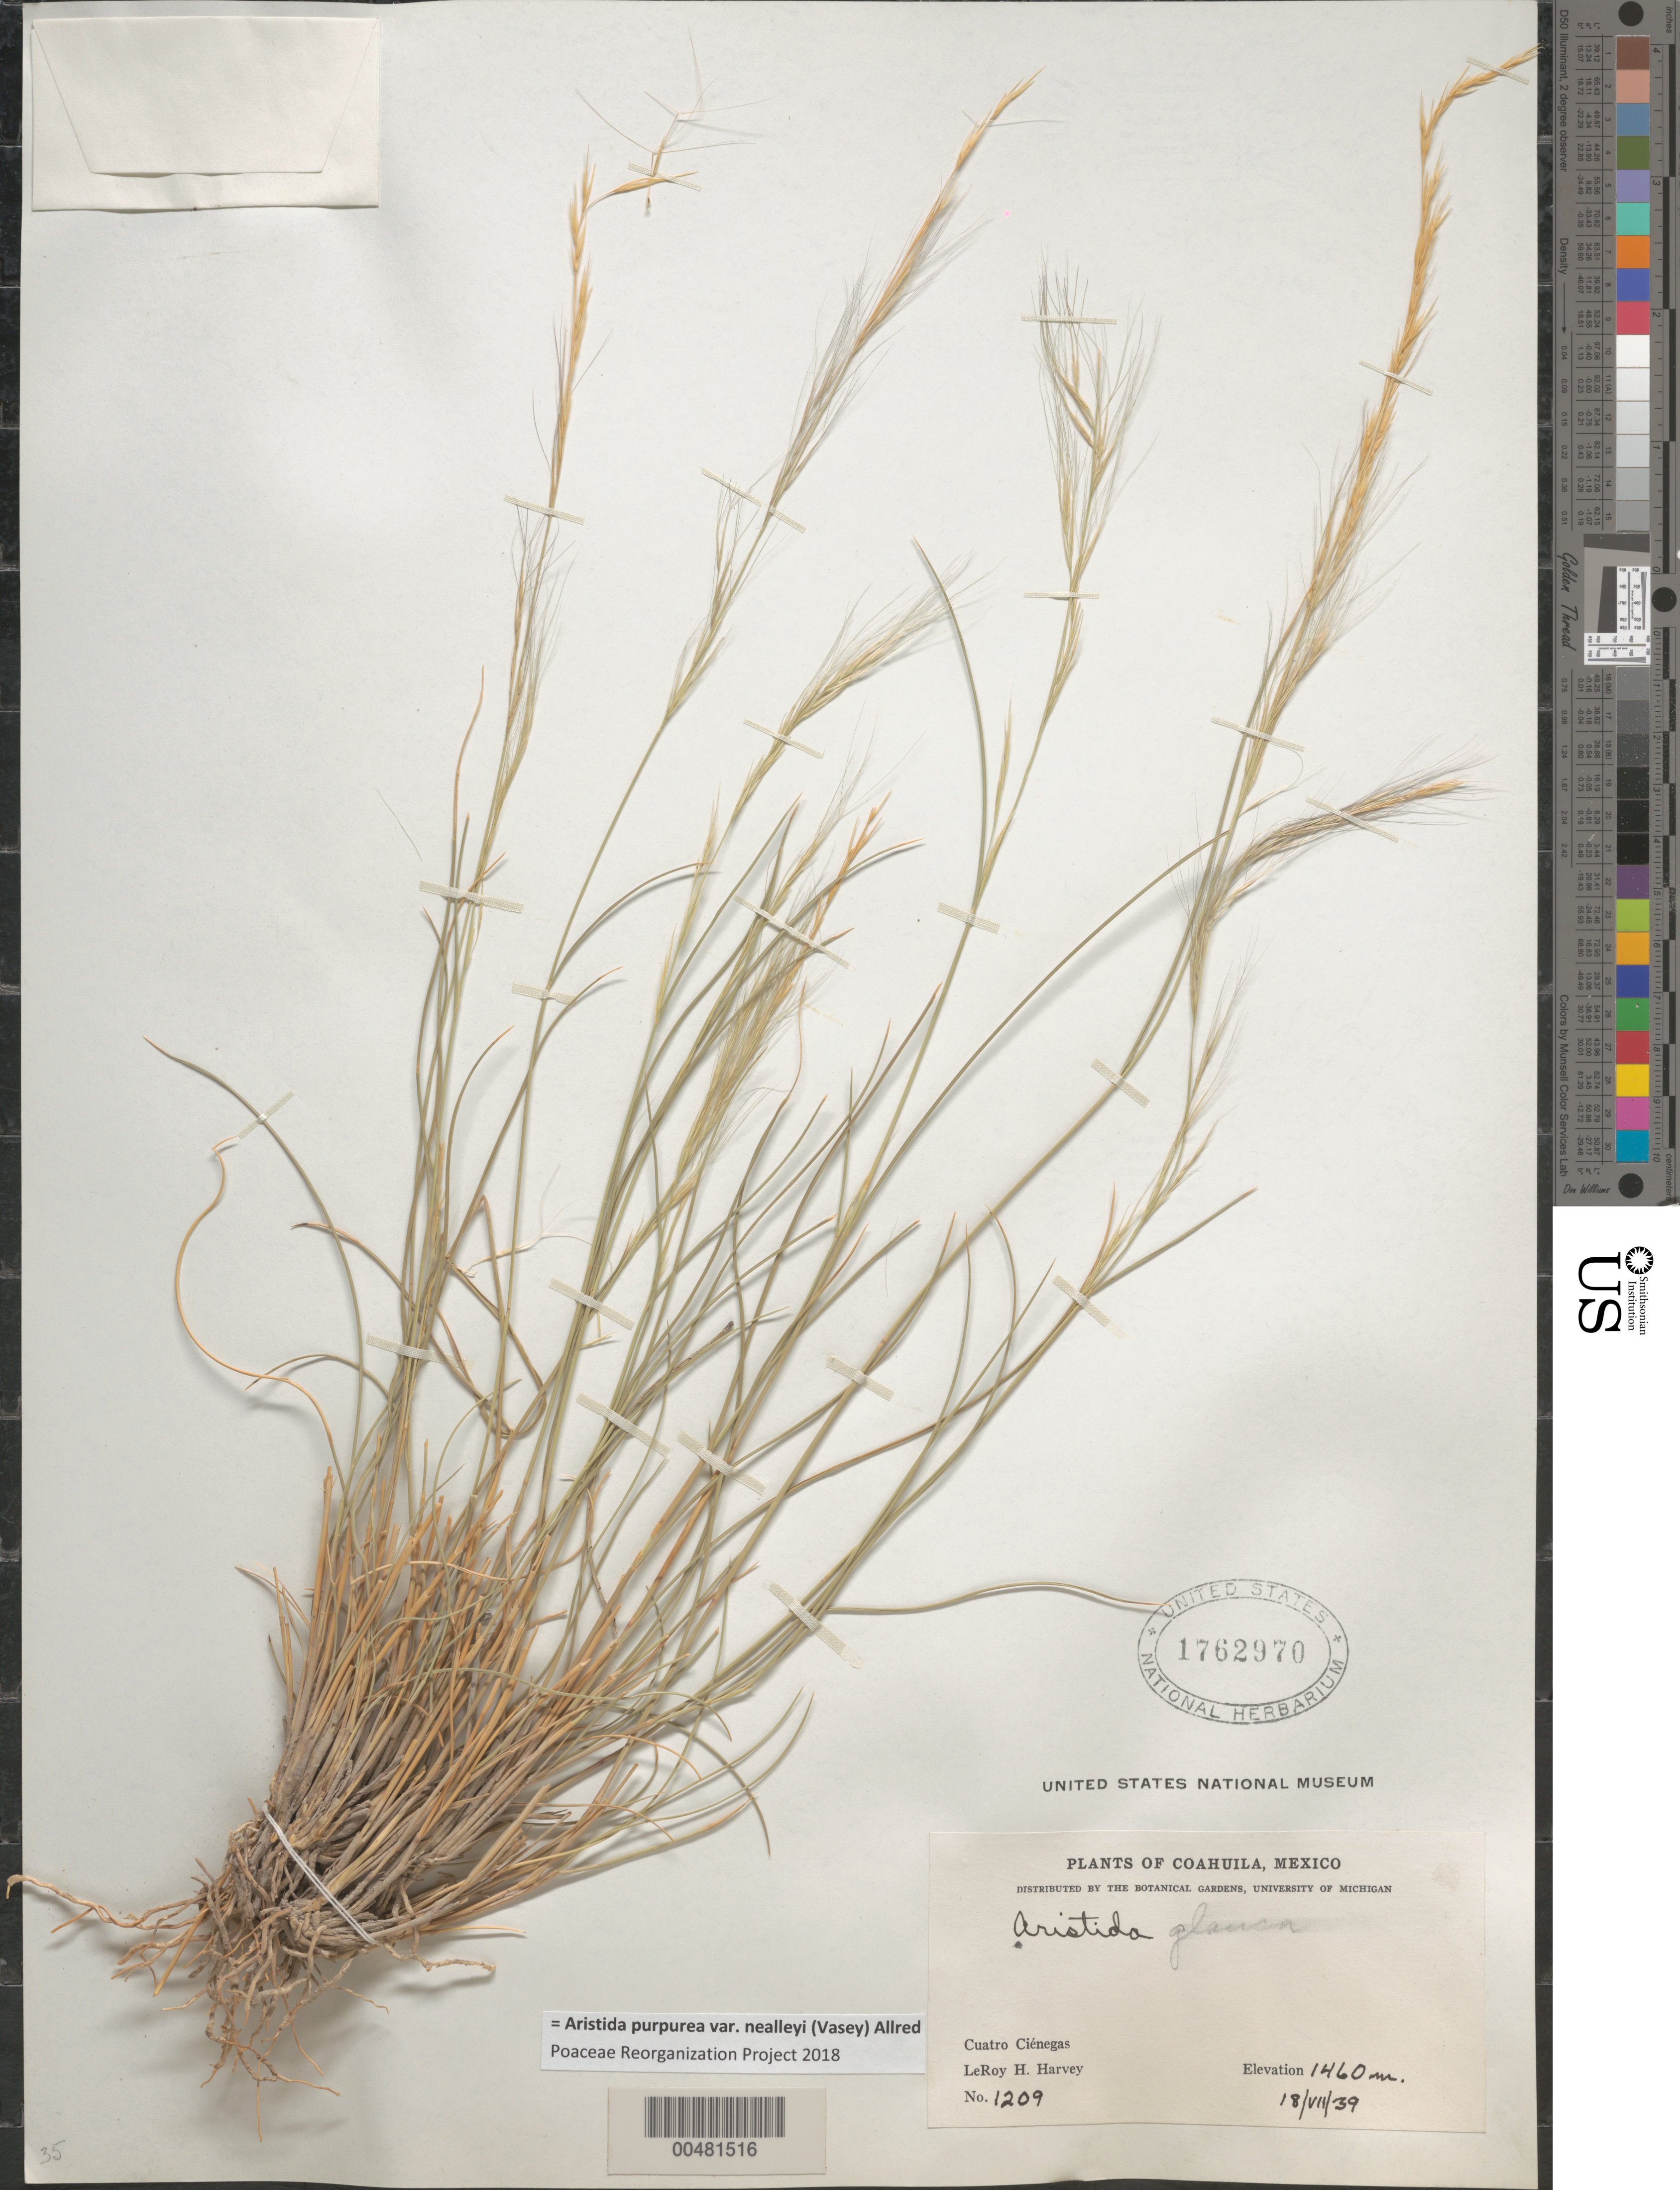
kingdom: Plantae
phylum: Tracheophyta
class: Liliopsida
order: Poales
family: Poaceae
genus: Aristida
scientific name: Aristida purpurea var. nealleyi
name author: (Vasey) Allred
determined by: Poaceae Reorganization Project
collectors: L. H. Harvey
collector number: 1209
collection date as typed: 18 Jul 1939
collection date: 1939-07-18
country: Mexico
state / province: Coahuila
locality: Cuatro Ciénegas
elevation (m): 1460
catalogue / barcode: US 1762970